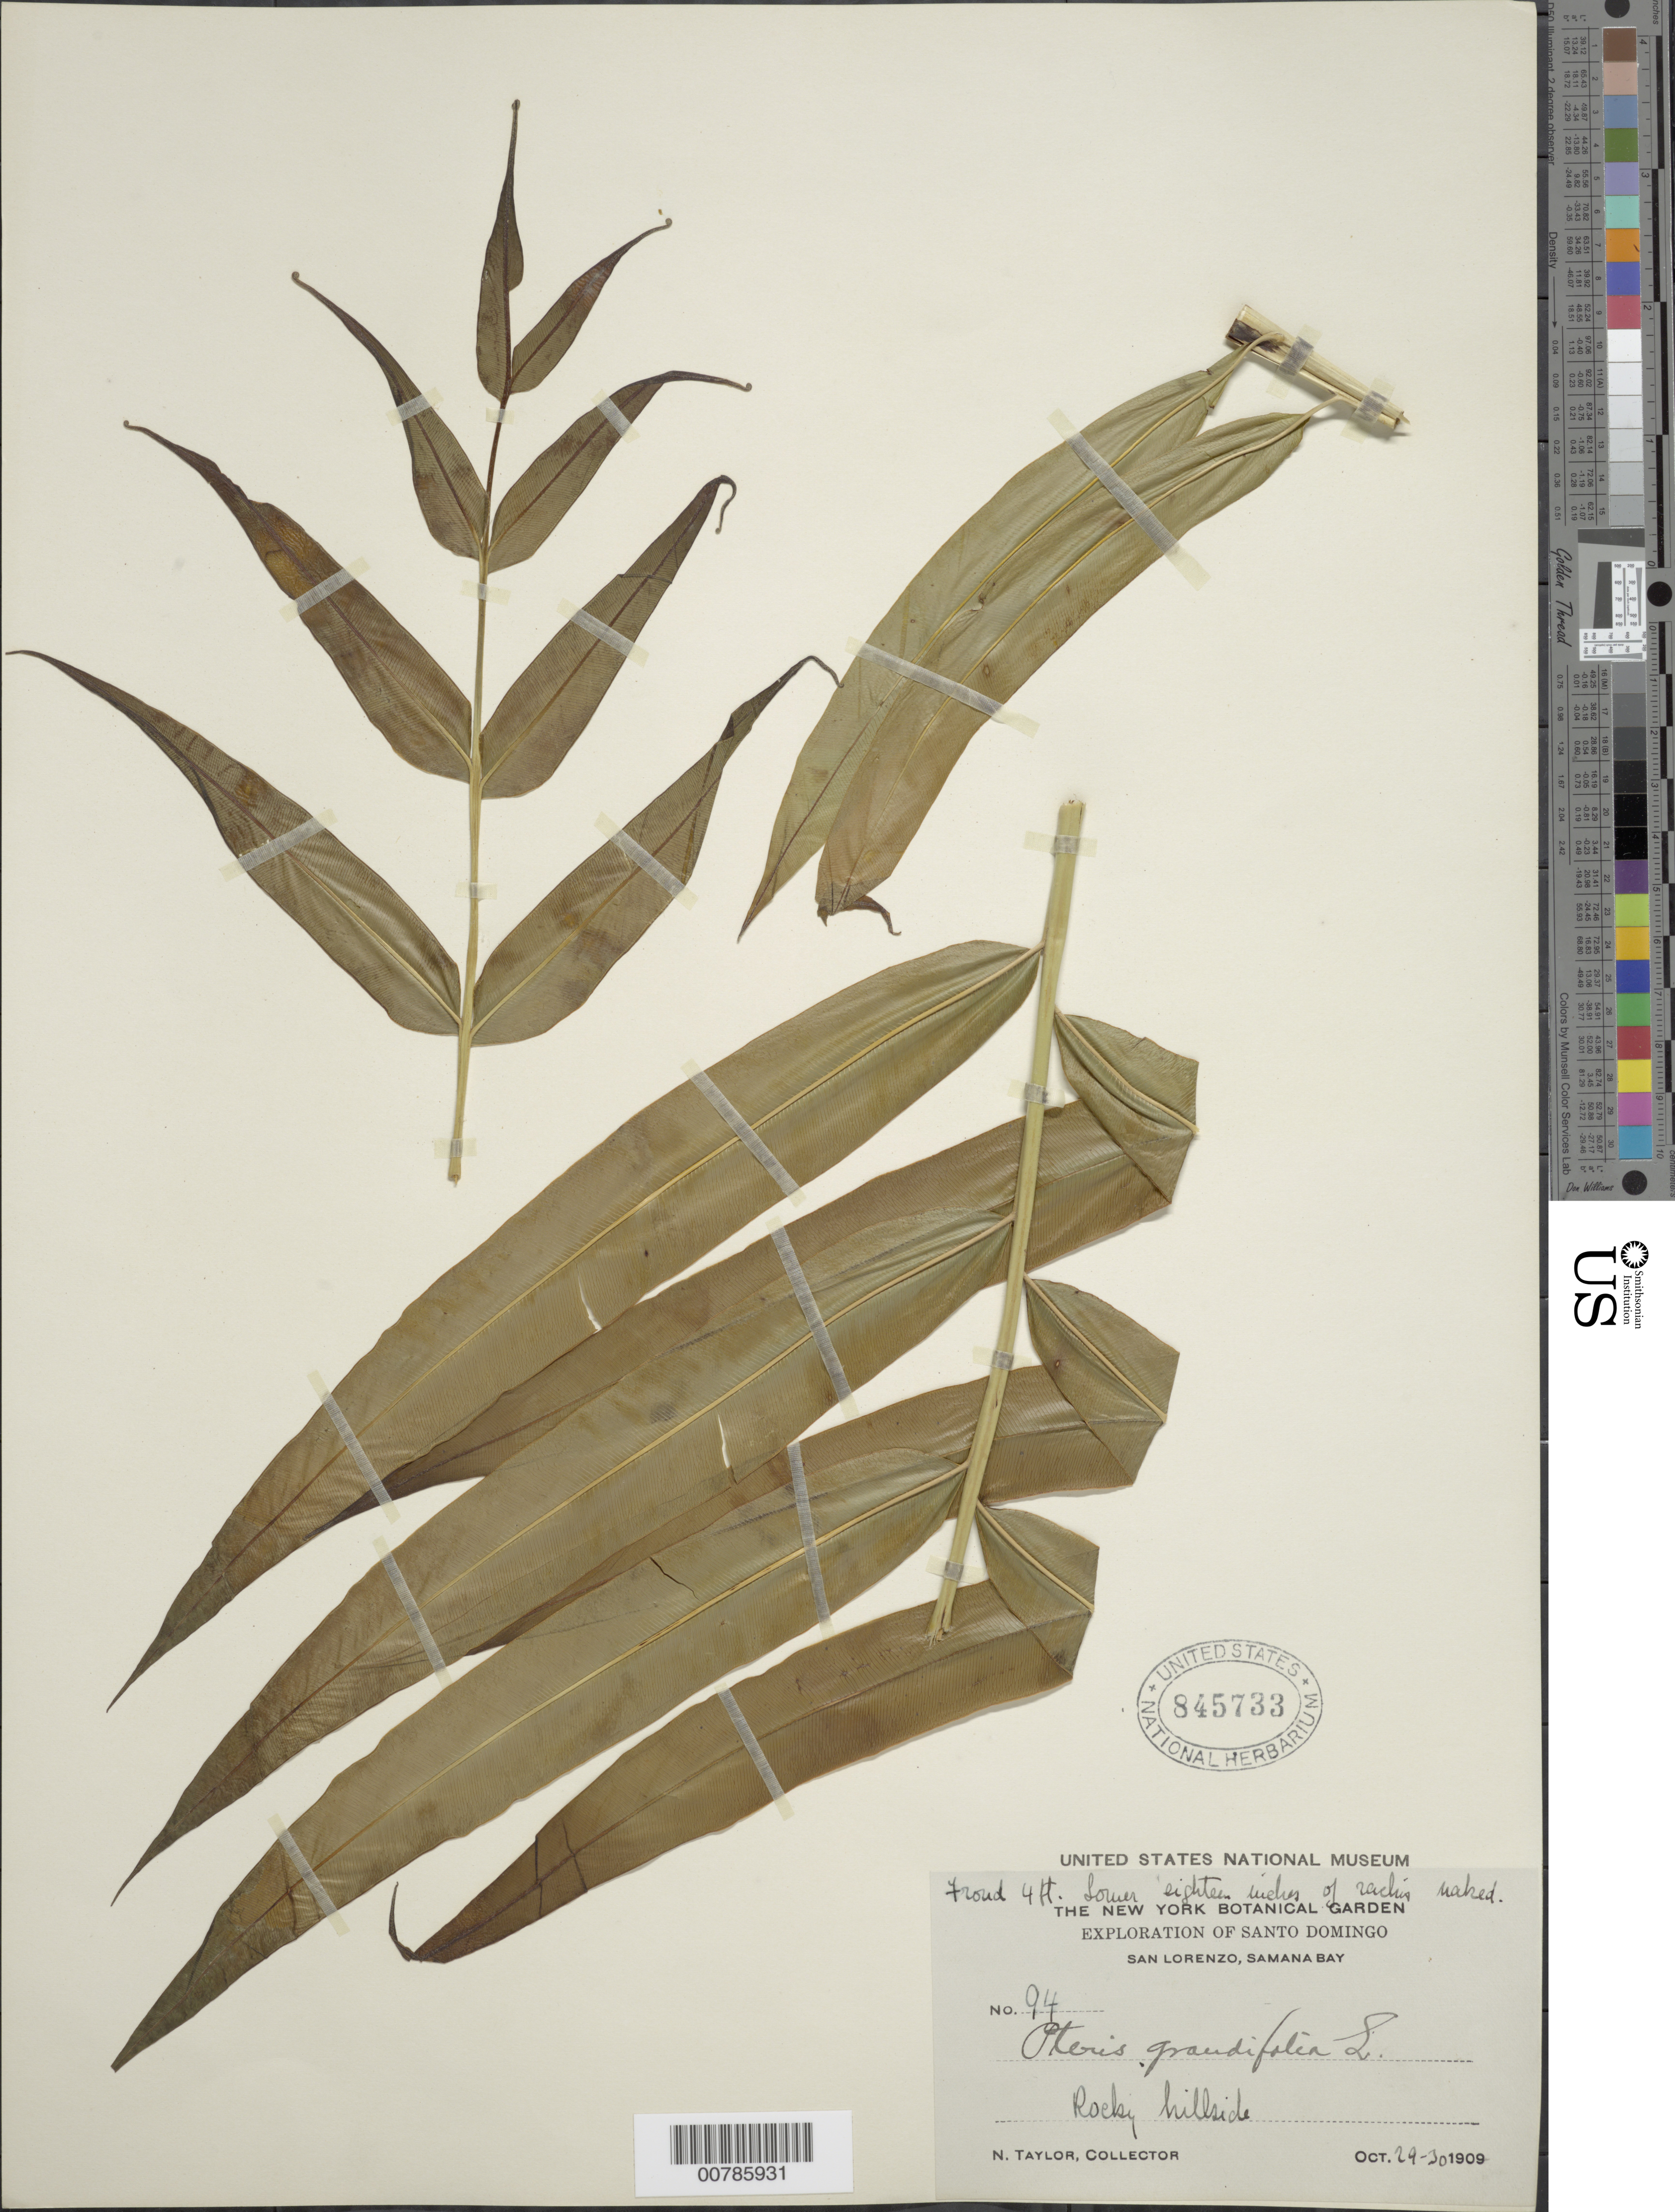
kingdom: Plantae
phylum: Tracheophyta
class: Polypodiopsida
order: Polypodiales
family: Pteridaceae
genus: Pteris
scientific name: Pteris grandifolia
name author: L.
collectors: N. Taylor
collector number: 94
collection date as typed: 29 Oct 1909 to 30 Oct 1909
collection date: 1909-10-29/1909-10-30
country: Dominican Republic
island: Hispaniola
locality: San Lorenzo, Samaná Bay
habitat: Rocky hillsides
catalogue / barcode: US 845733